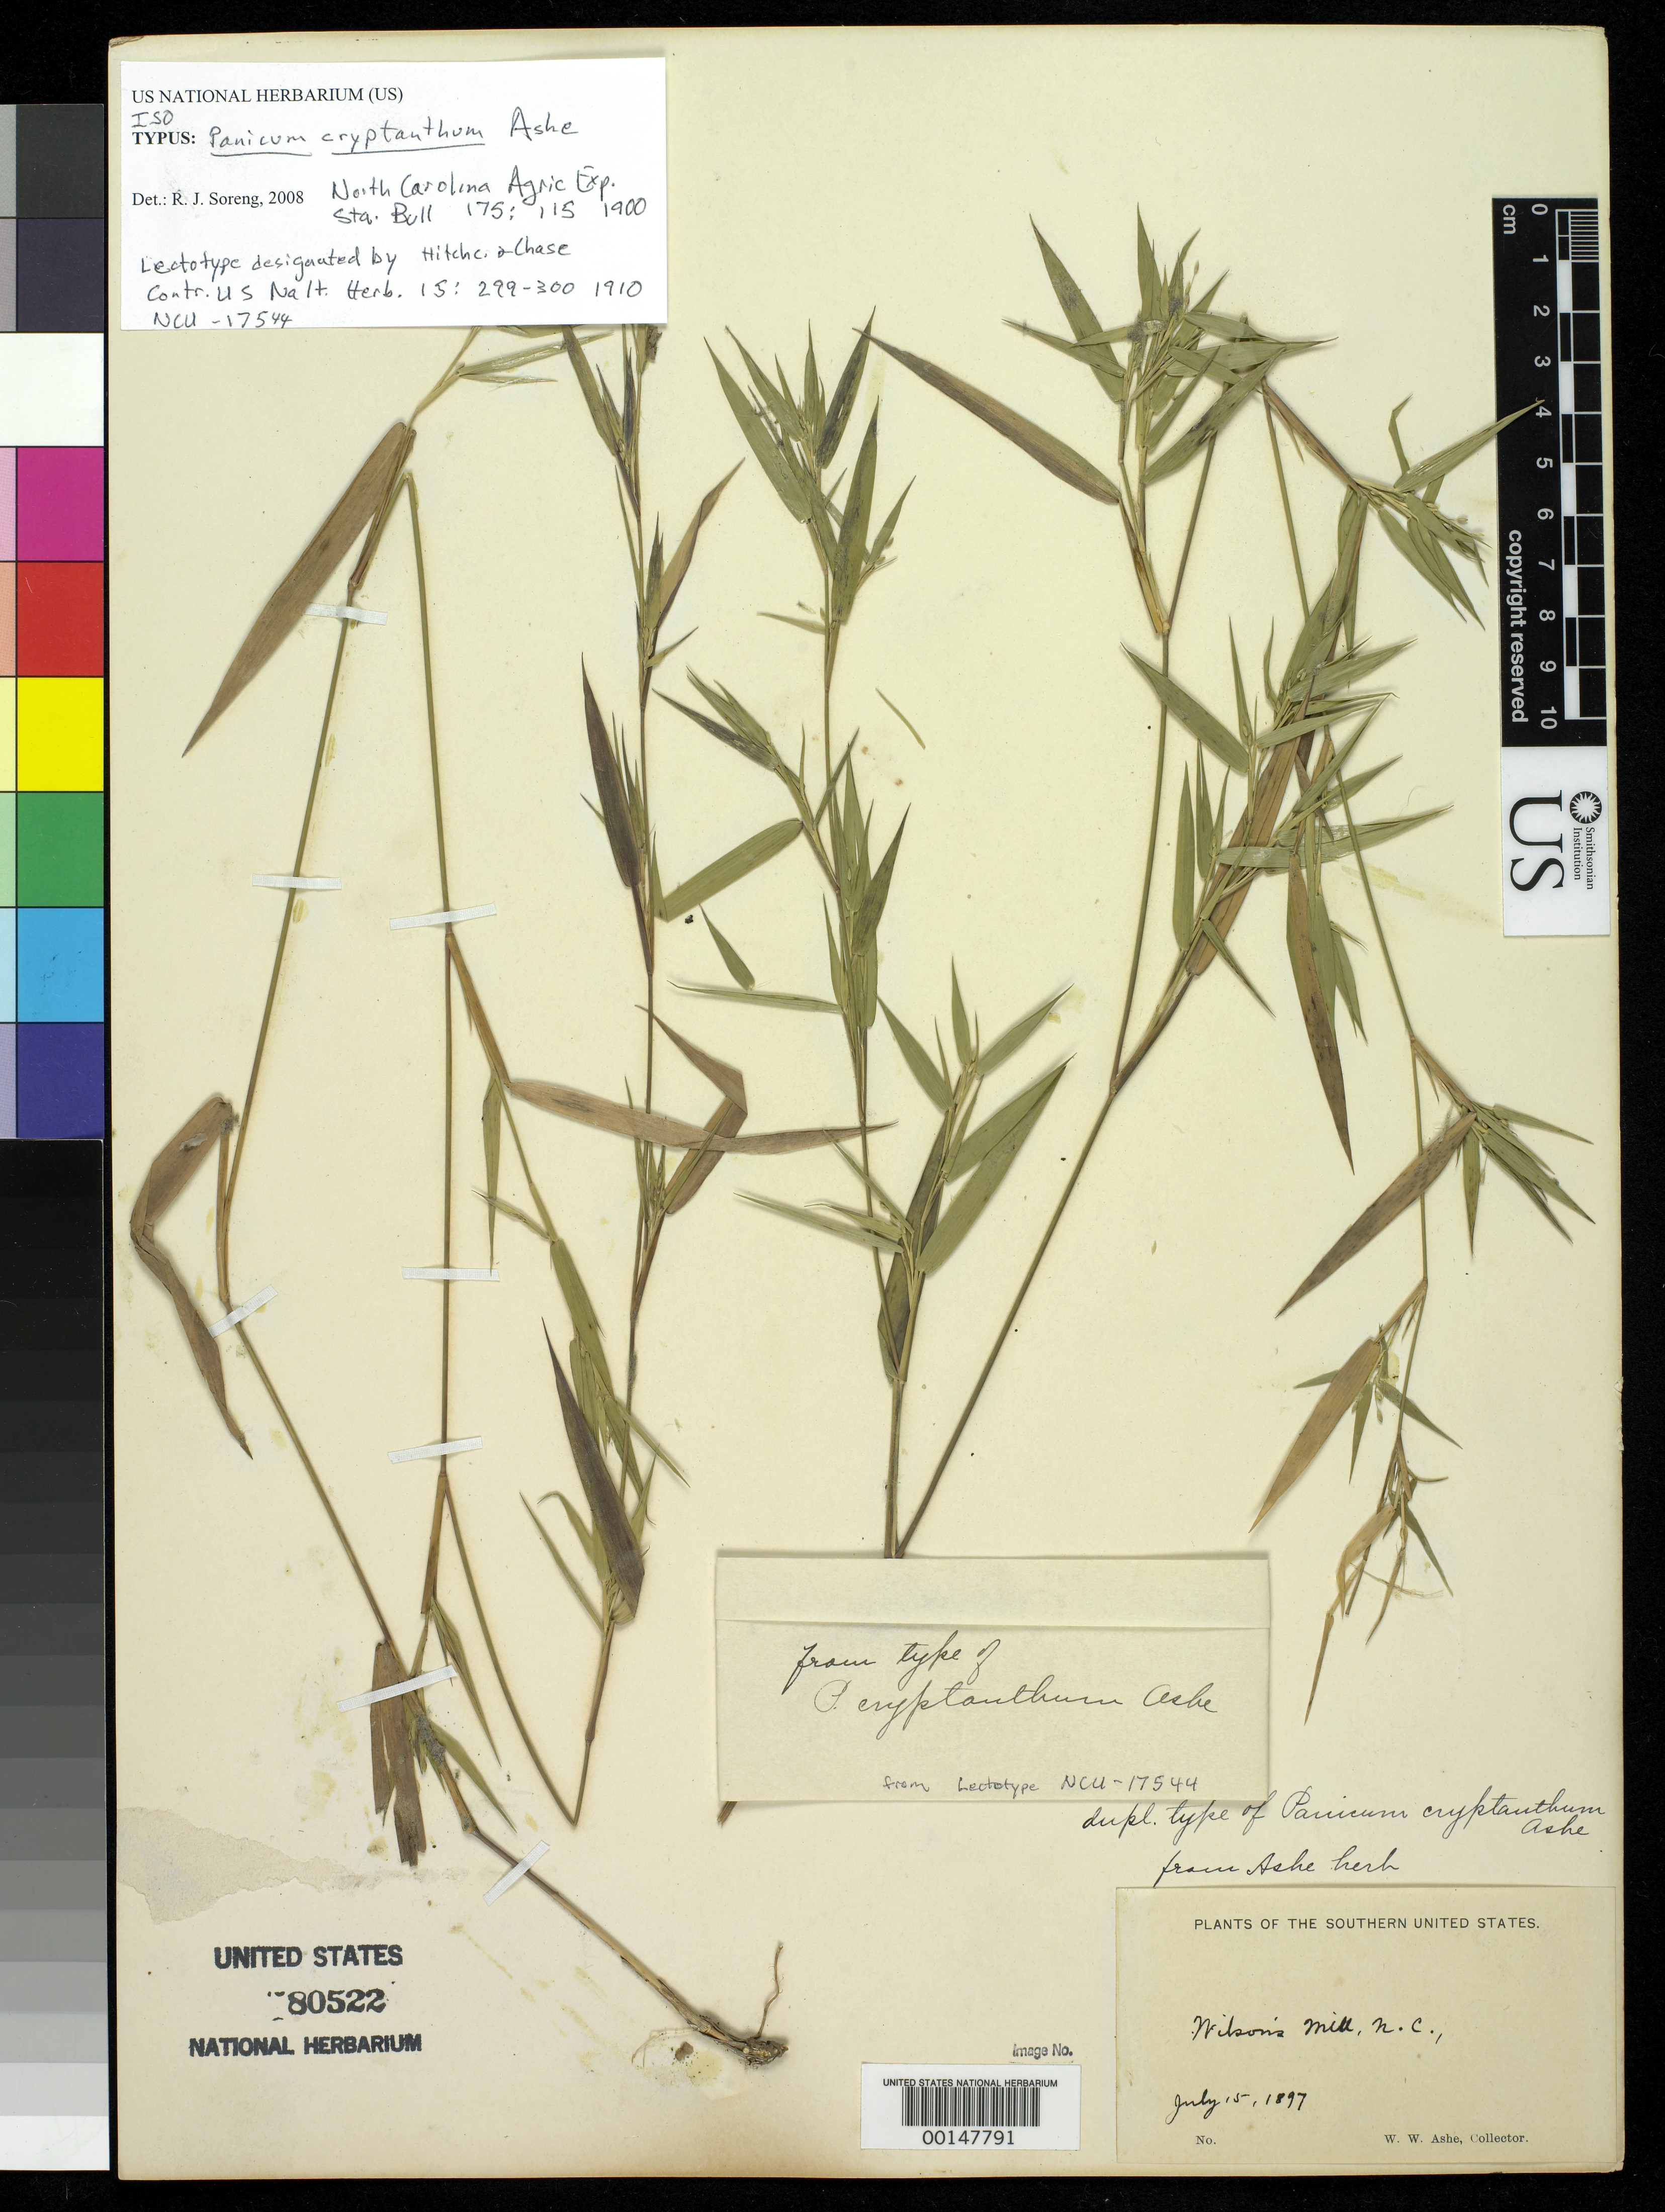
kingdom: Plantae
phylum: Tracheophyta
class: Liliopsida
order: Poales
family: Poaceae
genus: Panicum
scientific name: Panicum cryptanthum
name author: Ashe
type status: Isolectotype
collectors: W. W. Ashe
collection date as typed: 15 Jul 1897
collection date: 1897-07-15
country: United States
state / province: North Carolina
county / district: Johnston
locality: Wilson's Mill.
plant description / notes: From [lecto]type specimen at NCU.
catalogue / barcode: US 80522